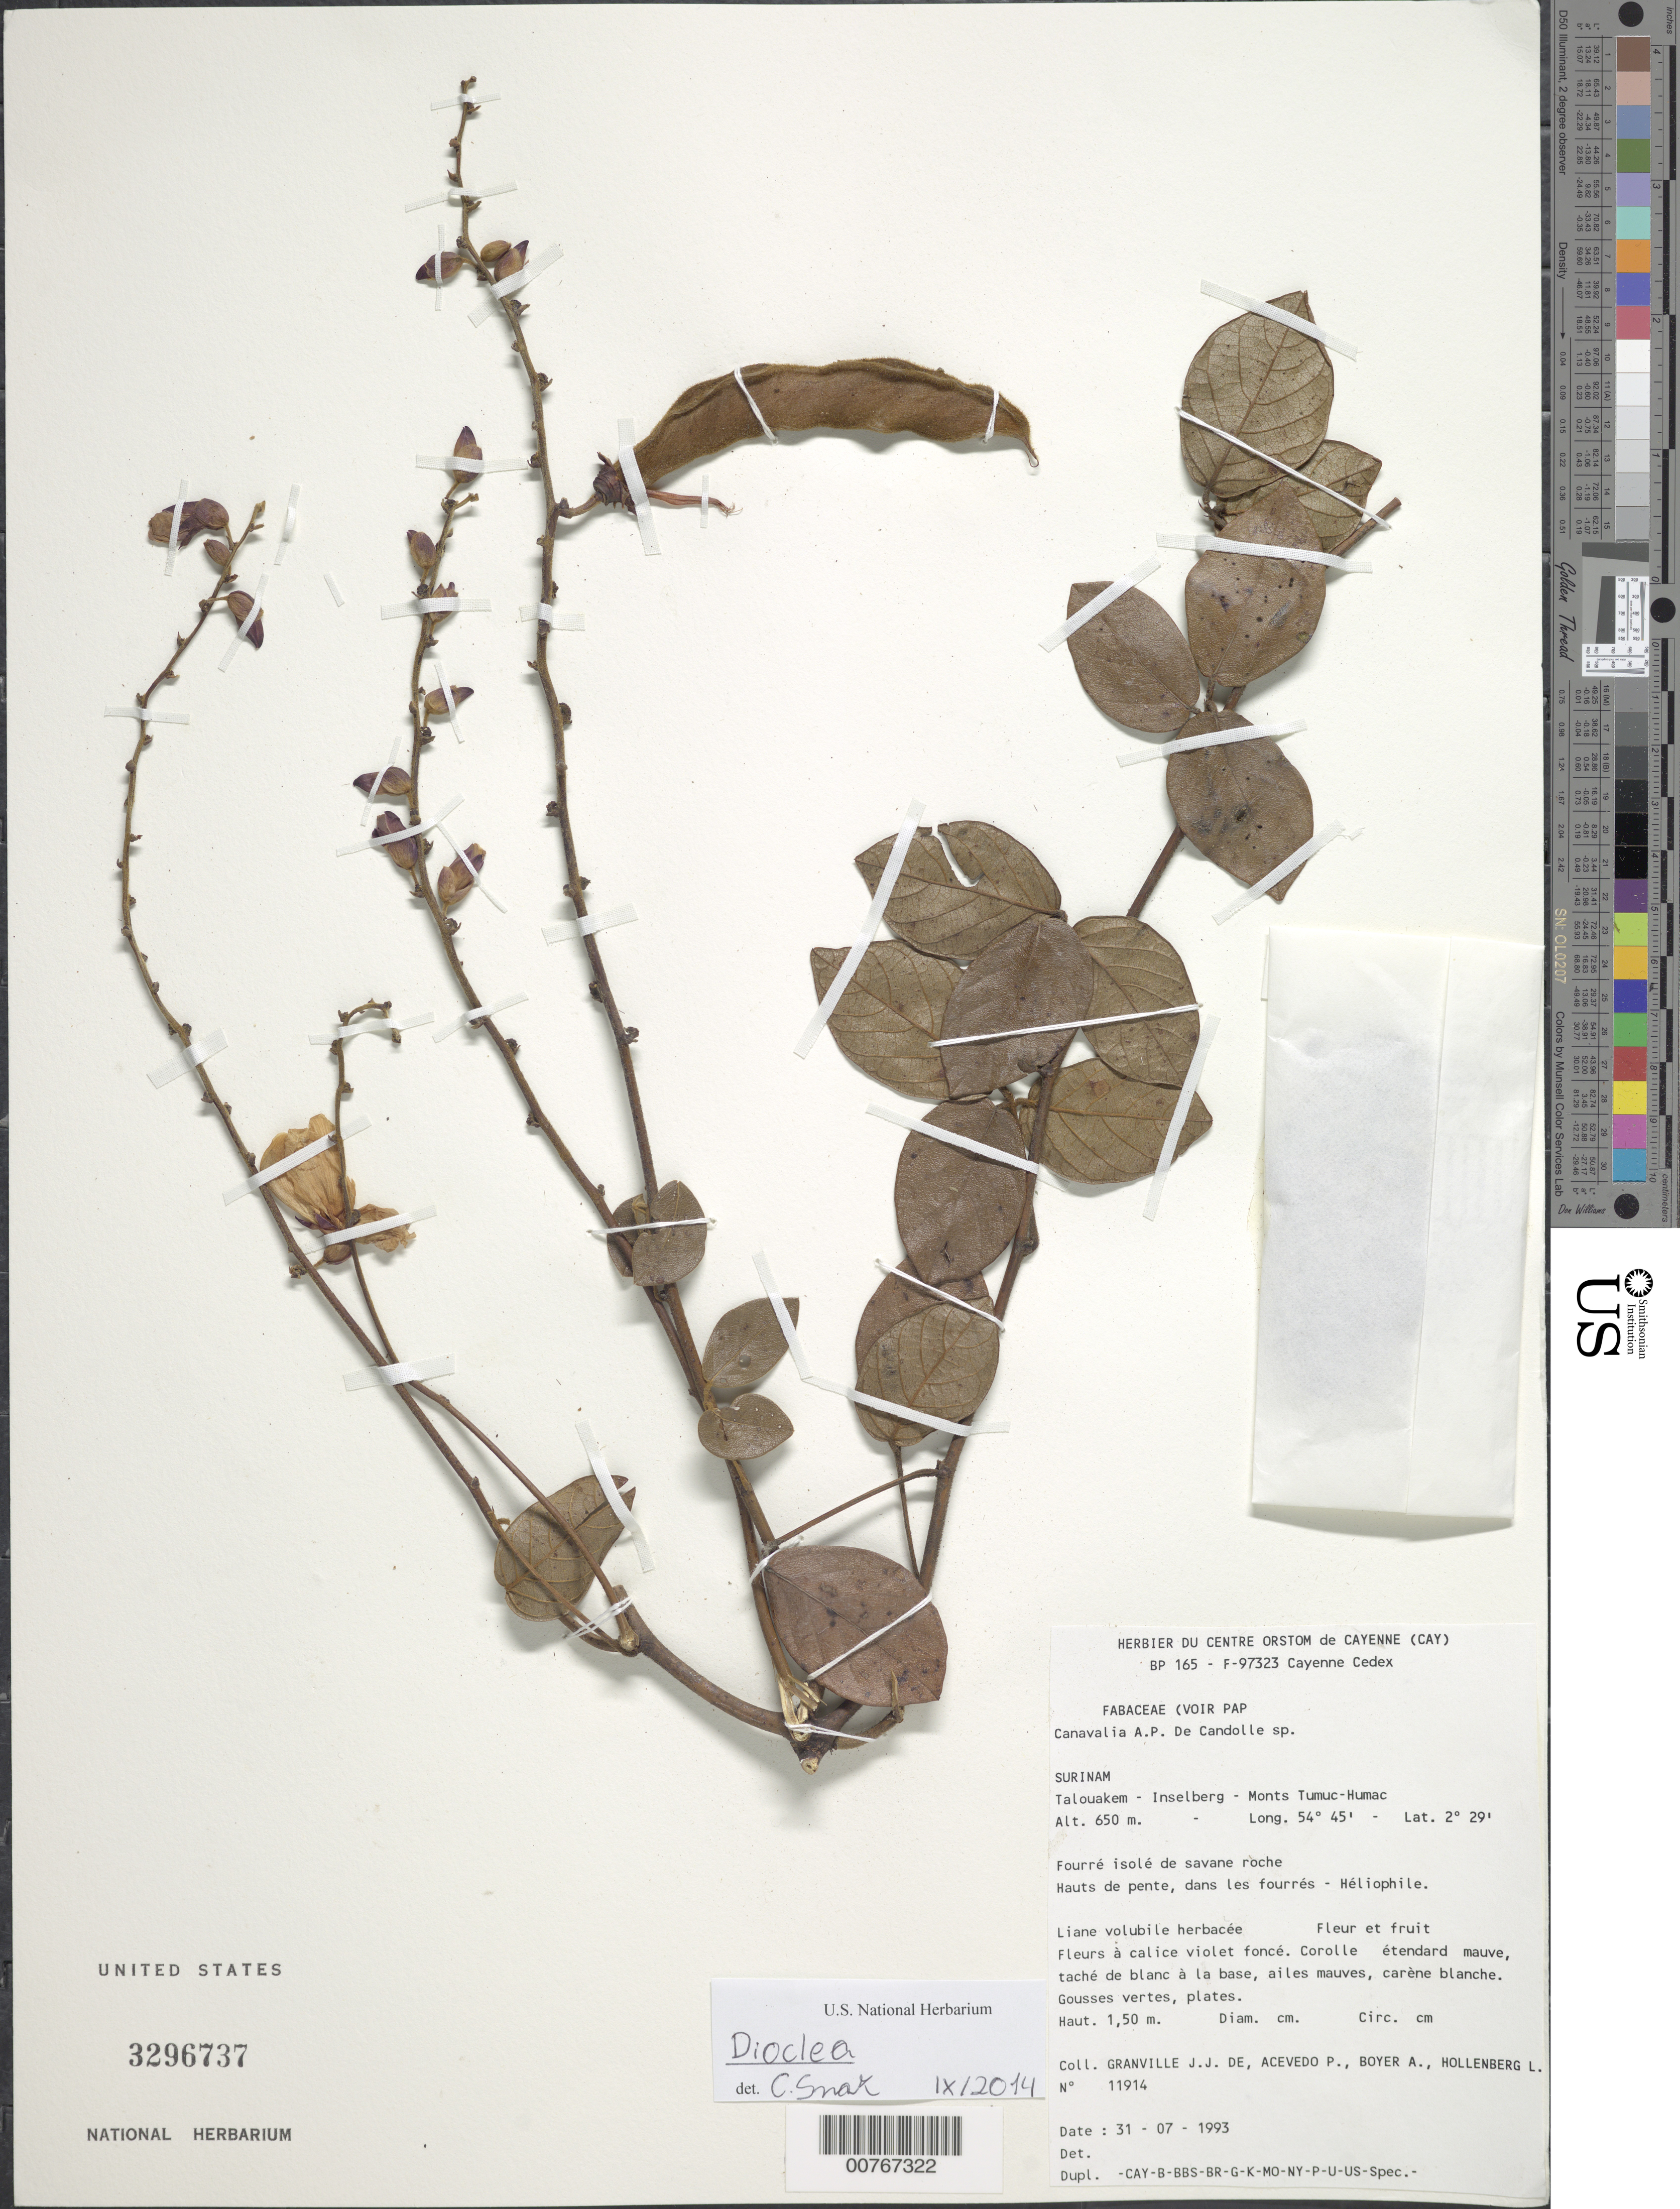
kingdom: Plantae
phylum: Tracheophyta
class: Magnoliopsida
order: Fabales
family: Fabaceae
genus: Dioclea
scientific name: Dioclea virgata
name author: (Rich.) Amshoff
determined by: Queiroz, Luciano P. de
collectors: J.-J. de Granville, P. Acevedo-Rodr., A. Boyer & L. Hollenberg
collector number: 11914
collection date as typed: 31-Jul-93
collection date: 1993-07-31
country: Suriname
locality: Talouakem, Inselberg, Monts Tumuc-Humac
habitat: Fourré isolé de savane roche. Hauts de pente, dans les fourrés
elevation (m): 650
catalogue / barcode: US 3296737